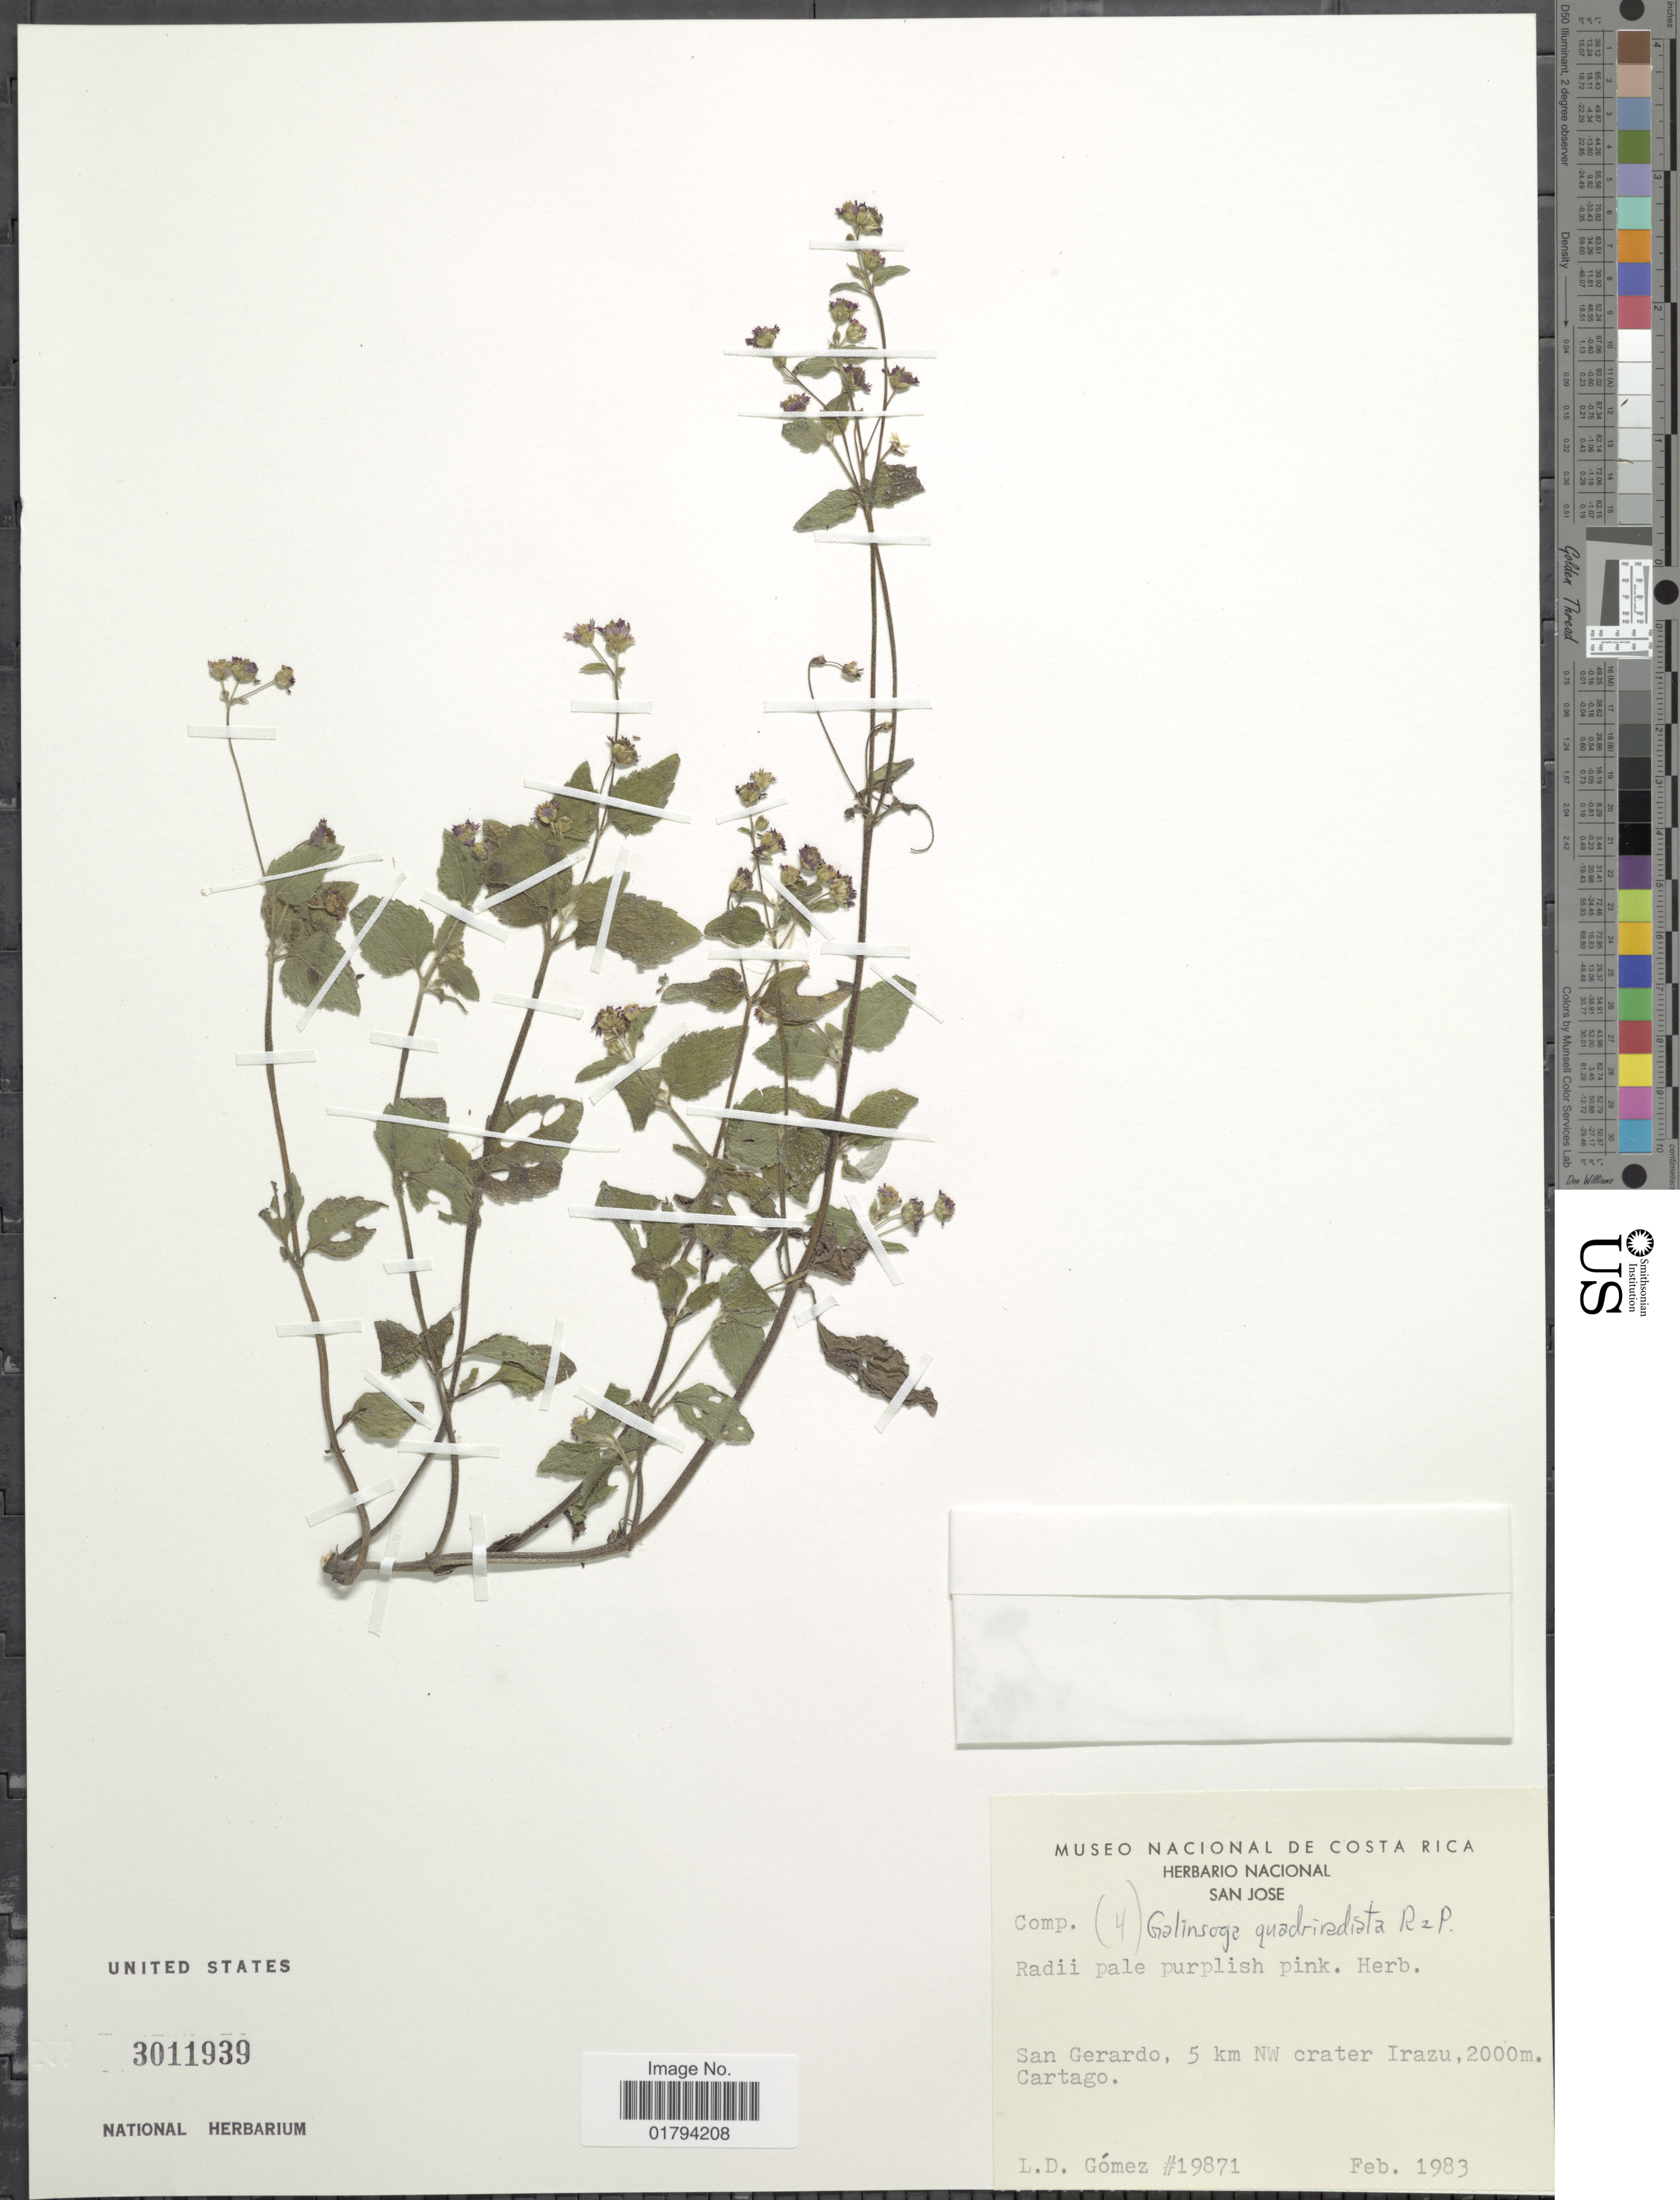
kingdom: Plantae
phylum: Tracheophyta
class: Magnoliopsida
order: Asterales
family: Asteraceae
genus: Galinsoga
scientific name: Galinsoga quadriradiata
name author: Ruiz & Pav.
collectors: L. D. Gómez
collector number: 19871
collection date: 1983-02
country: Costa Rica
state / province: Cartago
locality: San Gerardo, 5 km NW crater Irazu.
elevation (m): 2000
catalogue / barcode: US 3011939